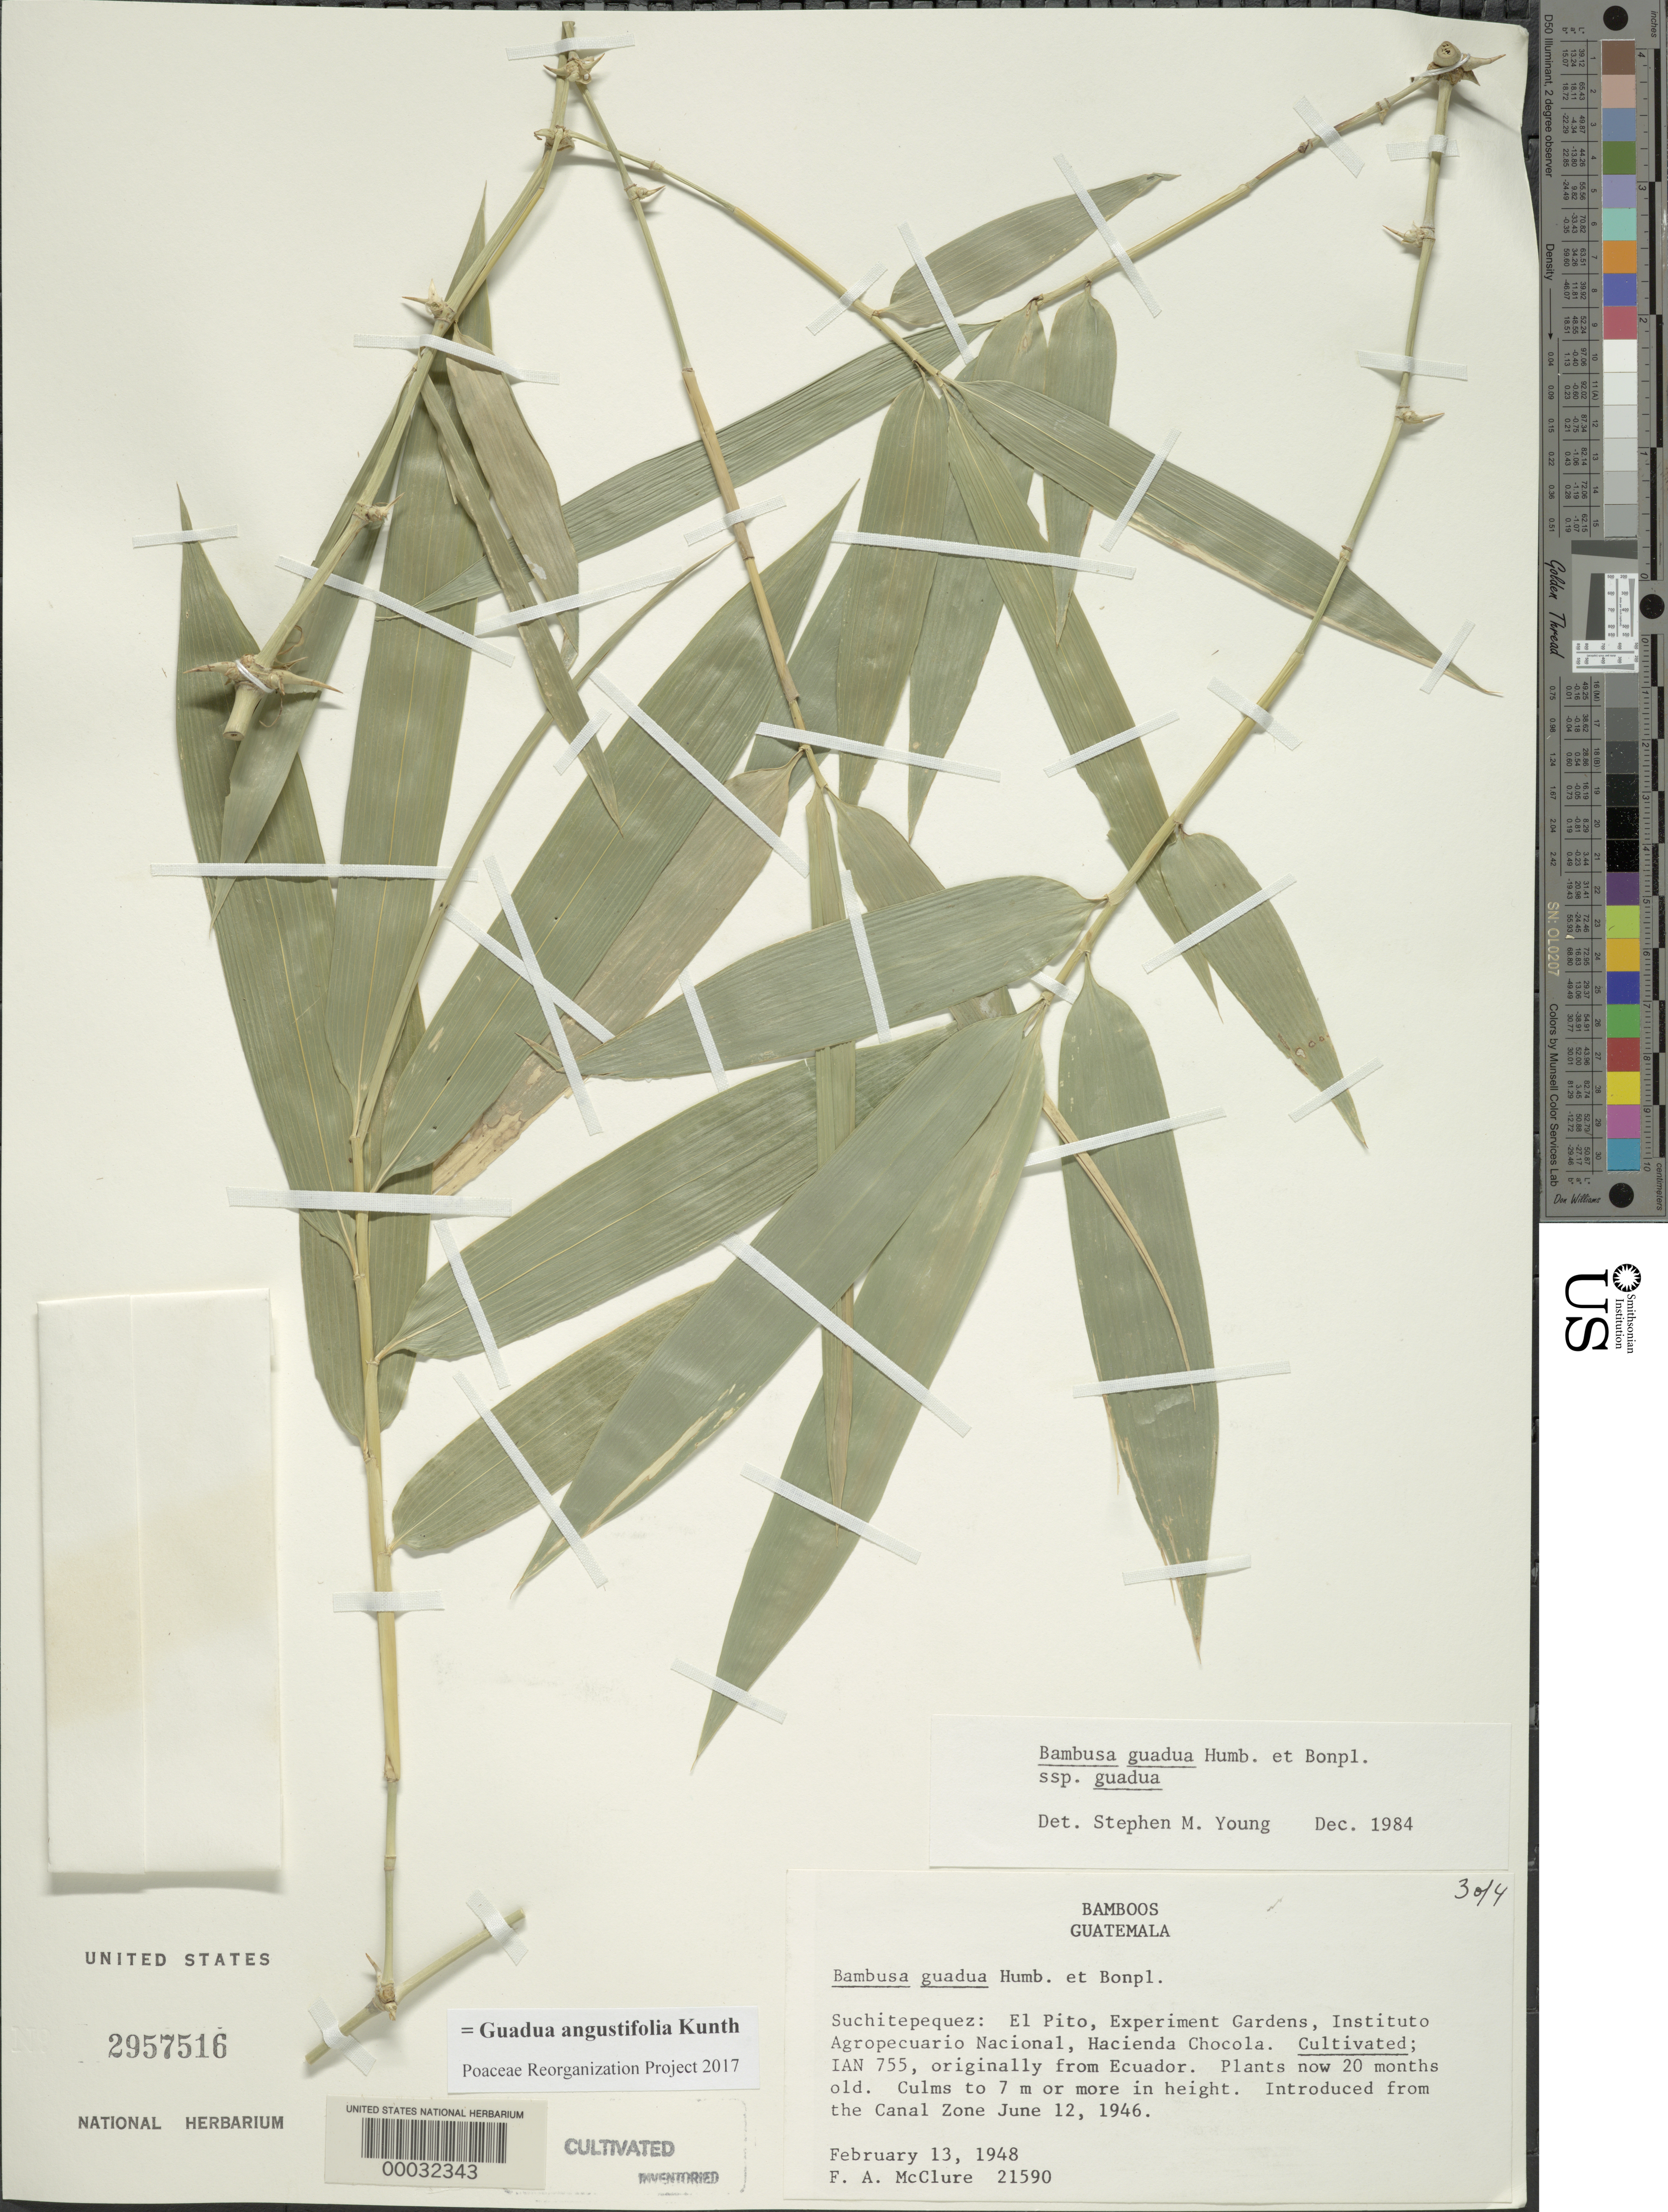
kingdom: Plantae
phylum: Tracheophyta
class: Liliopsida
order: Poales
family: Poaceae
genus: Guadua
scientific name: Guadua angustifolia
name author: Kunth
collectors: F. A. McClure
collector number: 21590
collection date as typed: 13 Feb 1948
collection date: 1948-02-13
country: Guatemala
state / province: Suchitepéquez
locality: Hacienda Chocola; El Pito, Experiment Gardens, Institutio Agropecuario Nacional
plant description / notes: Introduced from the Canal Zone12 Jun 1946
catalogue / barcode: US 2957516